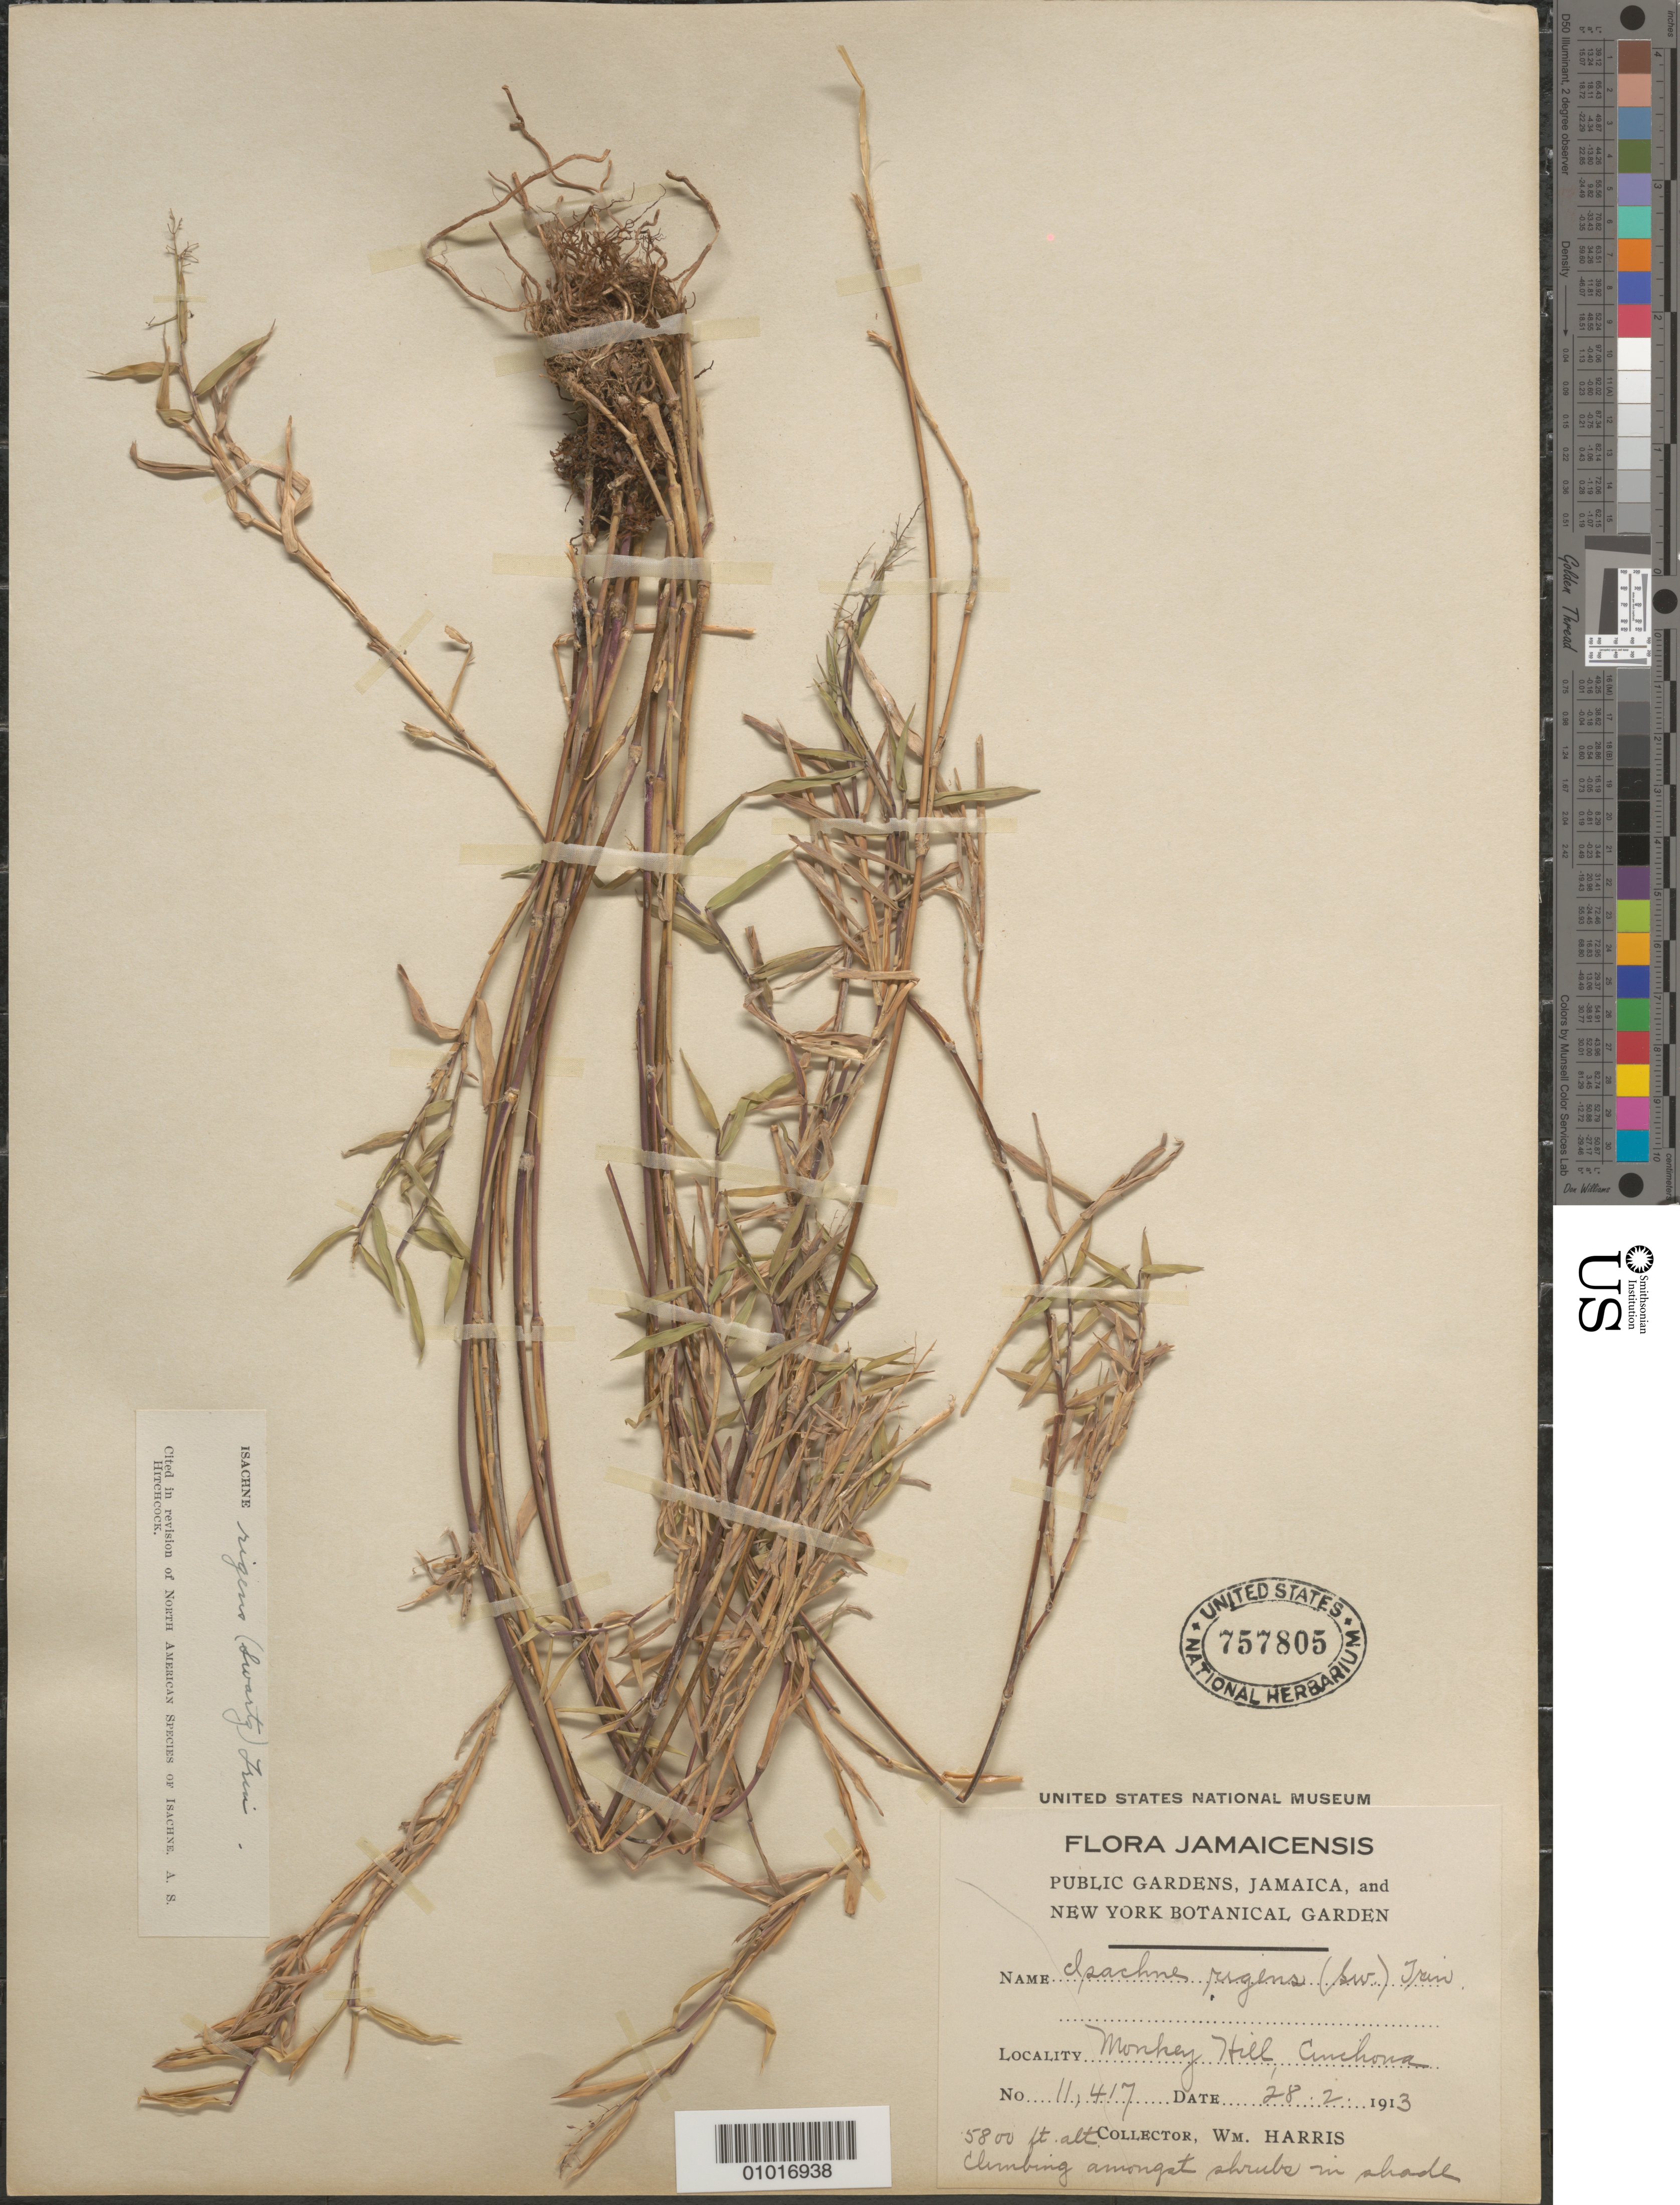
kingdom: Plantae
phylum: Tracheophyta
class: Liliopsida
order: Poales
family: Poaceae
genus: Isachne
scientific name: Isachne rigens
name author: (Sw.) Trin.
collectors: W. H. Harris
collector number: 11417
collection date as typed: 28 Feb 1913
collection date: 1913-02-28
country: Jamaica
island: Jamaica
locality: Monkey Hill, Cinchona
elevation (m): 1768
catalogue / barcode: US 757805